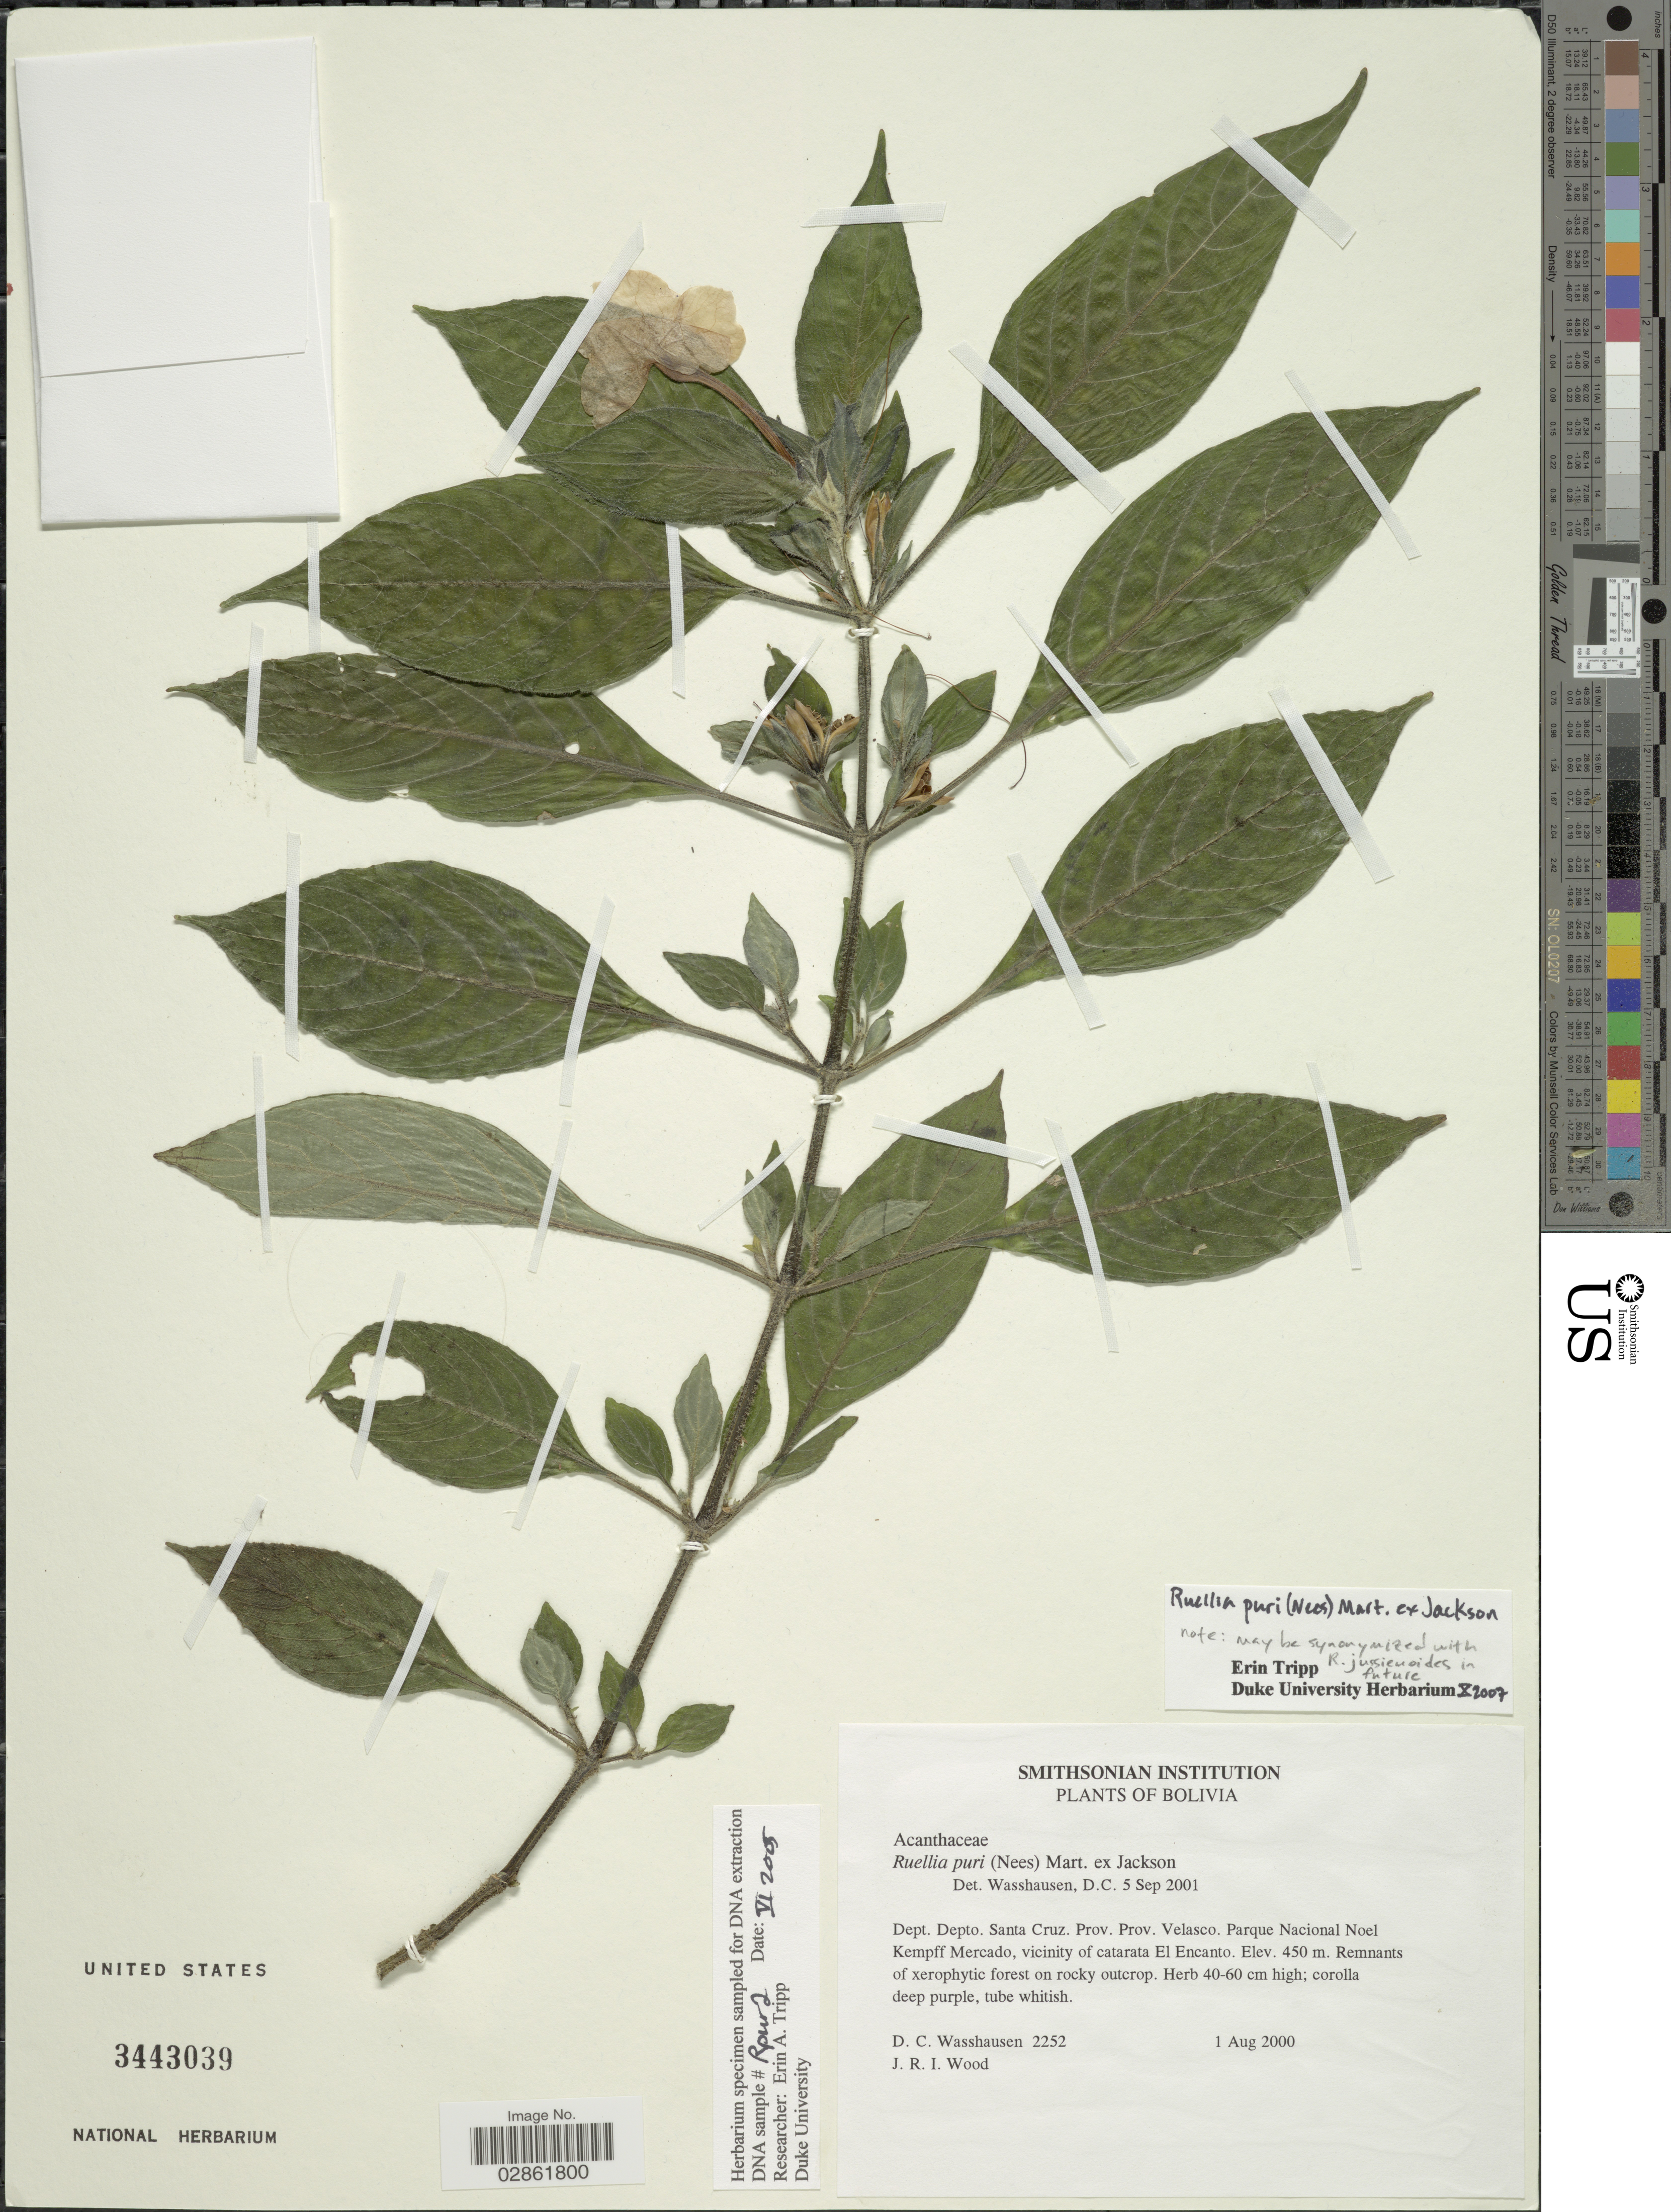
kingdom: Plantae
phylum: Tracheophyta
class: Magnoliopsida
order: Lamiales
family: Acanthaceae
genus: Ruellia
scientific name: Ruellia puri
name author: Mart. ex Nees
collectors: D. C. Wasshausen & J. R. I. Wood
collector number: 2252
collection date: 2000-08-01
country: Bolivia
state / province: Santa Cruz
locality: Dept. Depto. Santa Cruz. Prov. Prov. Velasco. Parque Nacional Noel Kempff Mercado, vicinity of catarata El Encanto.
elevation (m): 450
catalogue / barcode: US 3443039